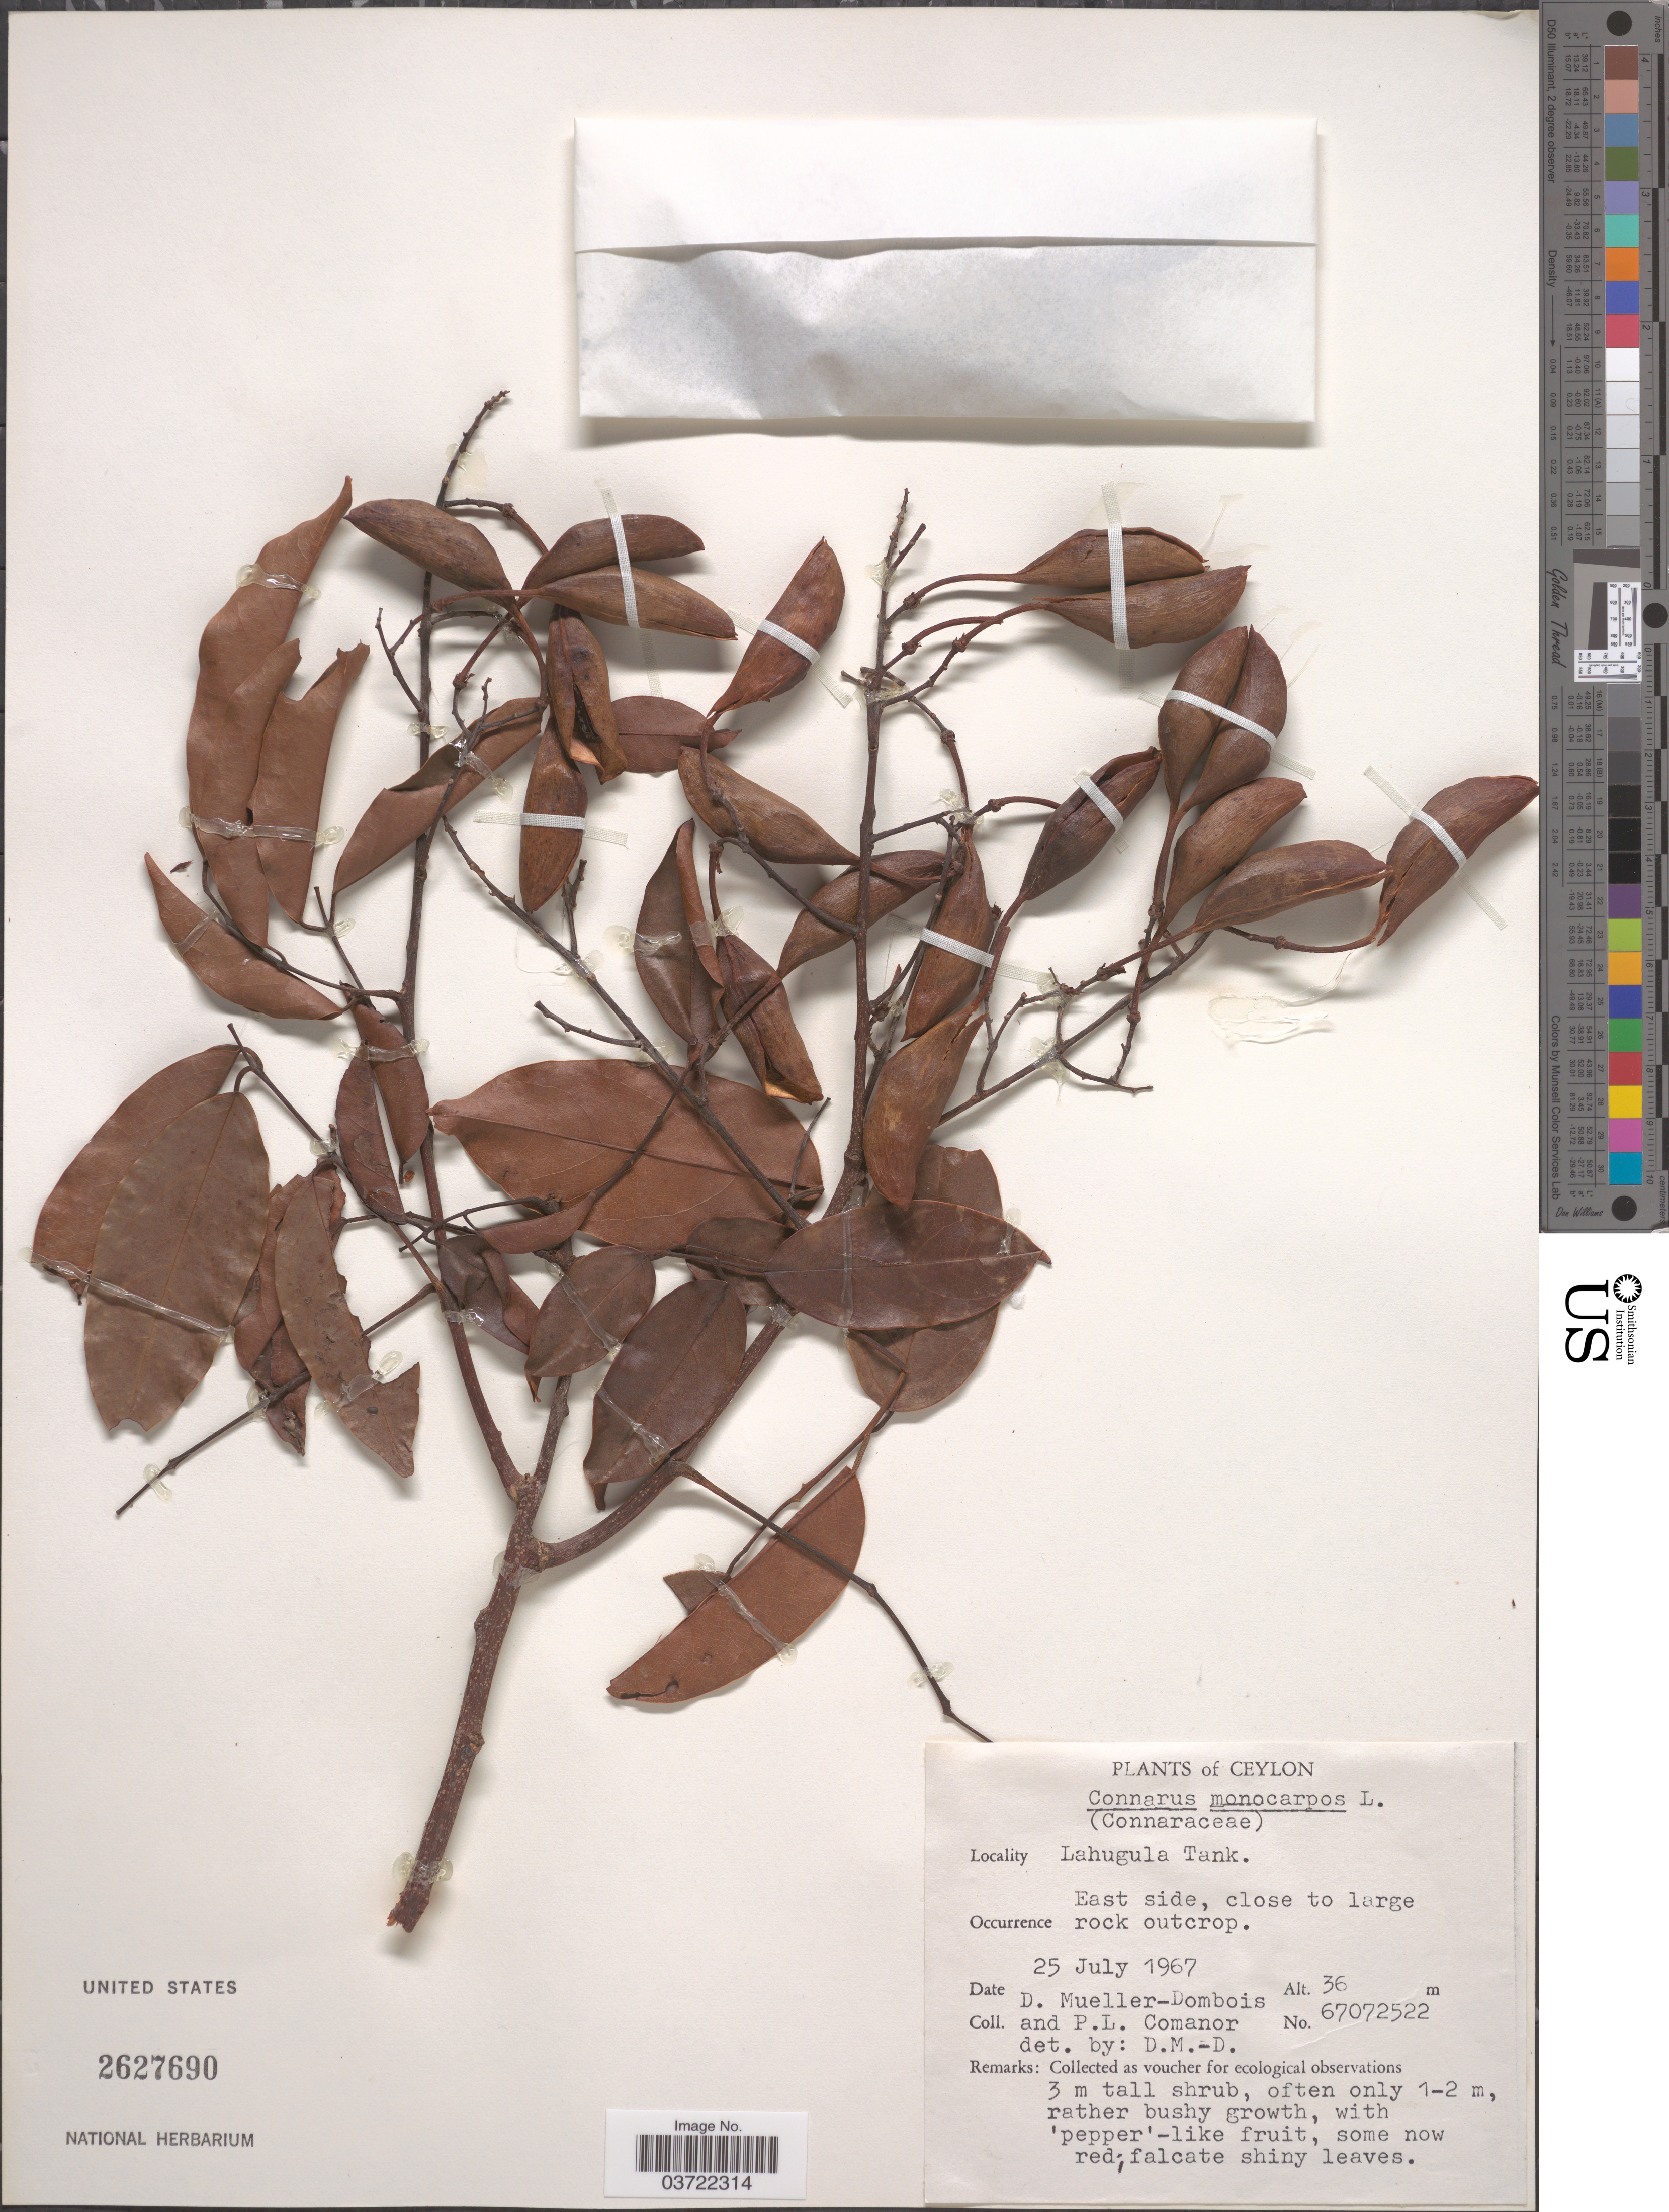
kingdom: Plantae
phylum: Tracheophyta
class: Magnoliopsida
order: Oxalidales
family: Connaraceae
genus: Connarus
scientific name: Connarus monocarpos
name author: L.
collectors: D. Mueller-Dombois & P. Comanor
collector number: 67072522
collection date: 1967-07-25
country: Sri Lanka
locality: Ceylon. Lahugula Tank. East side, close to large rock outcrop.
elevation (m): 36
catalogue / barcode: US 2627690